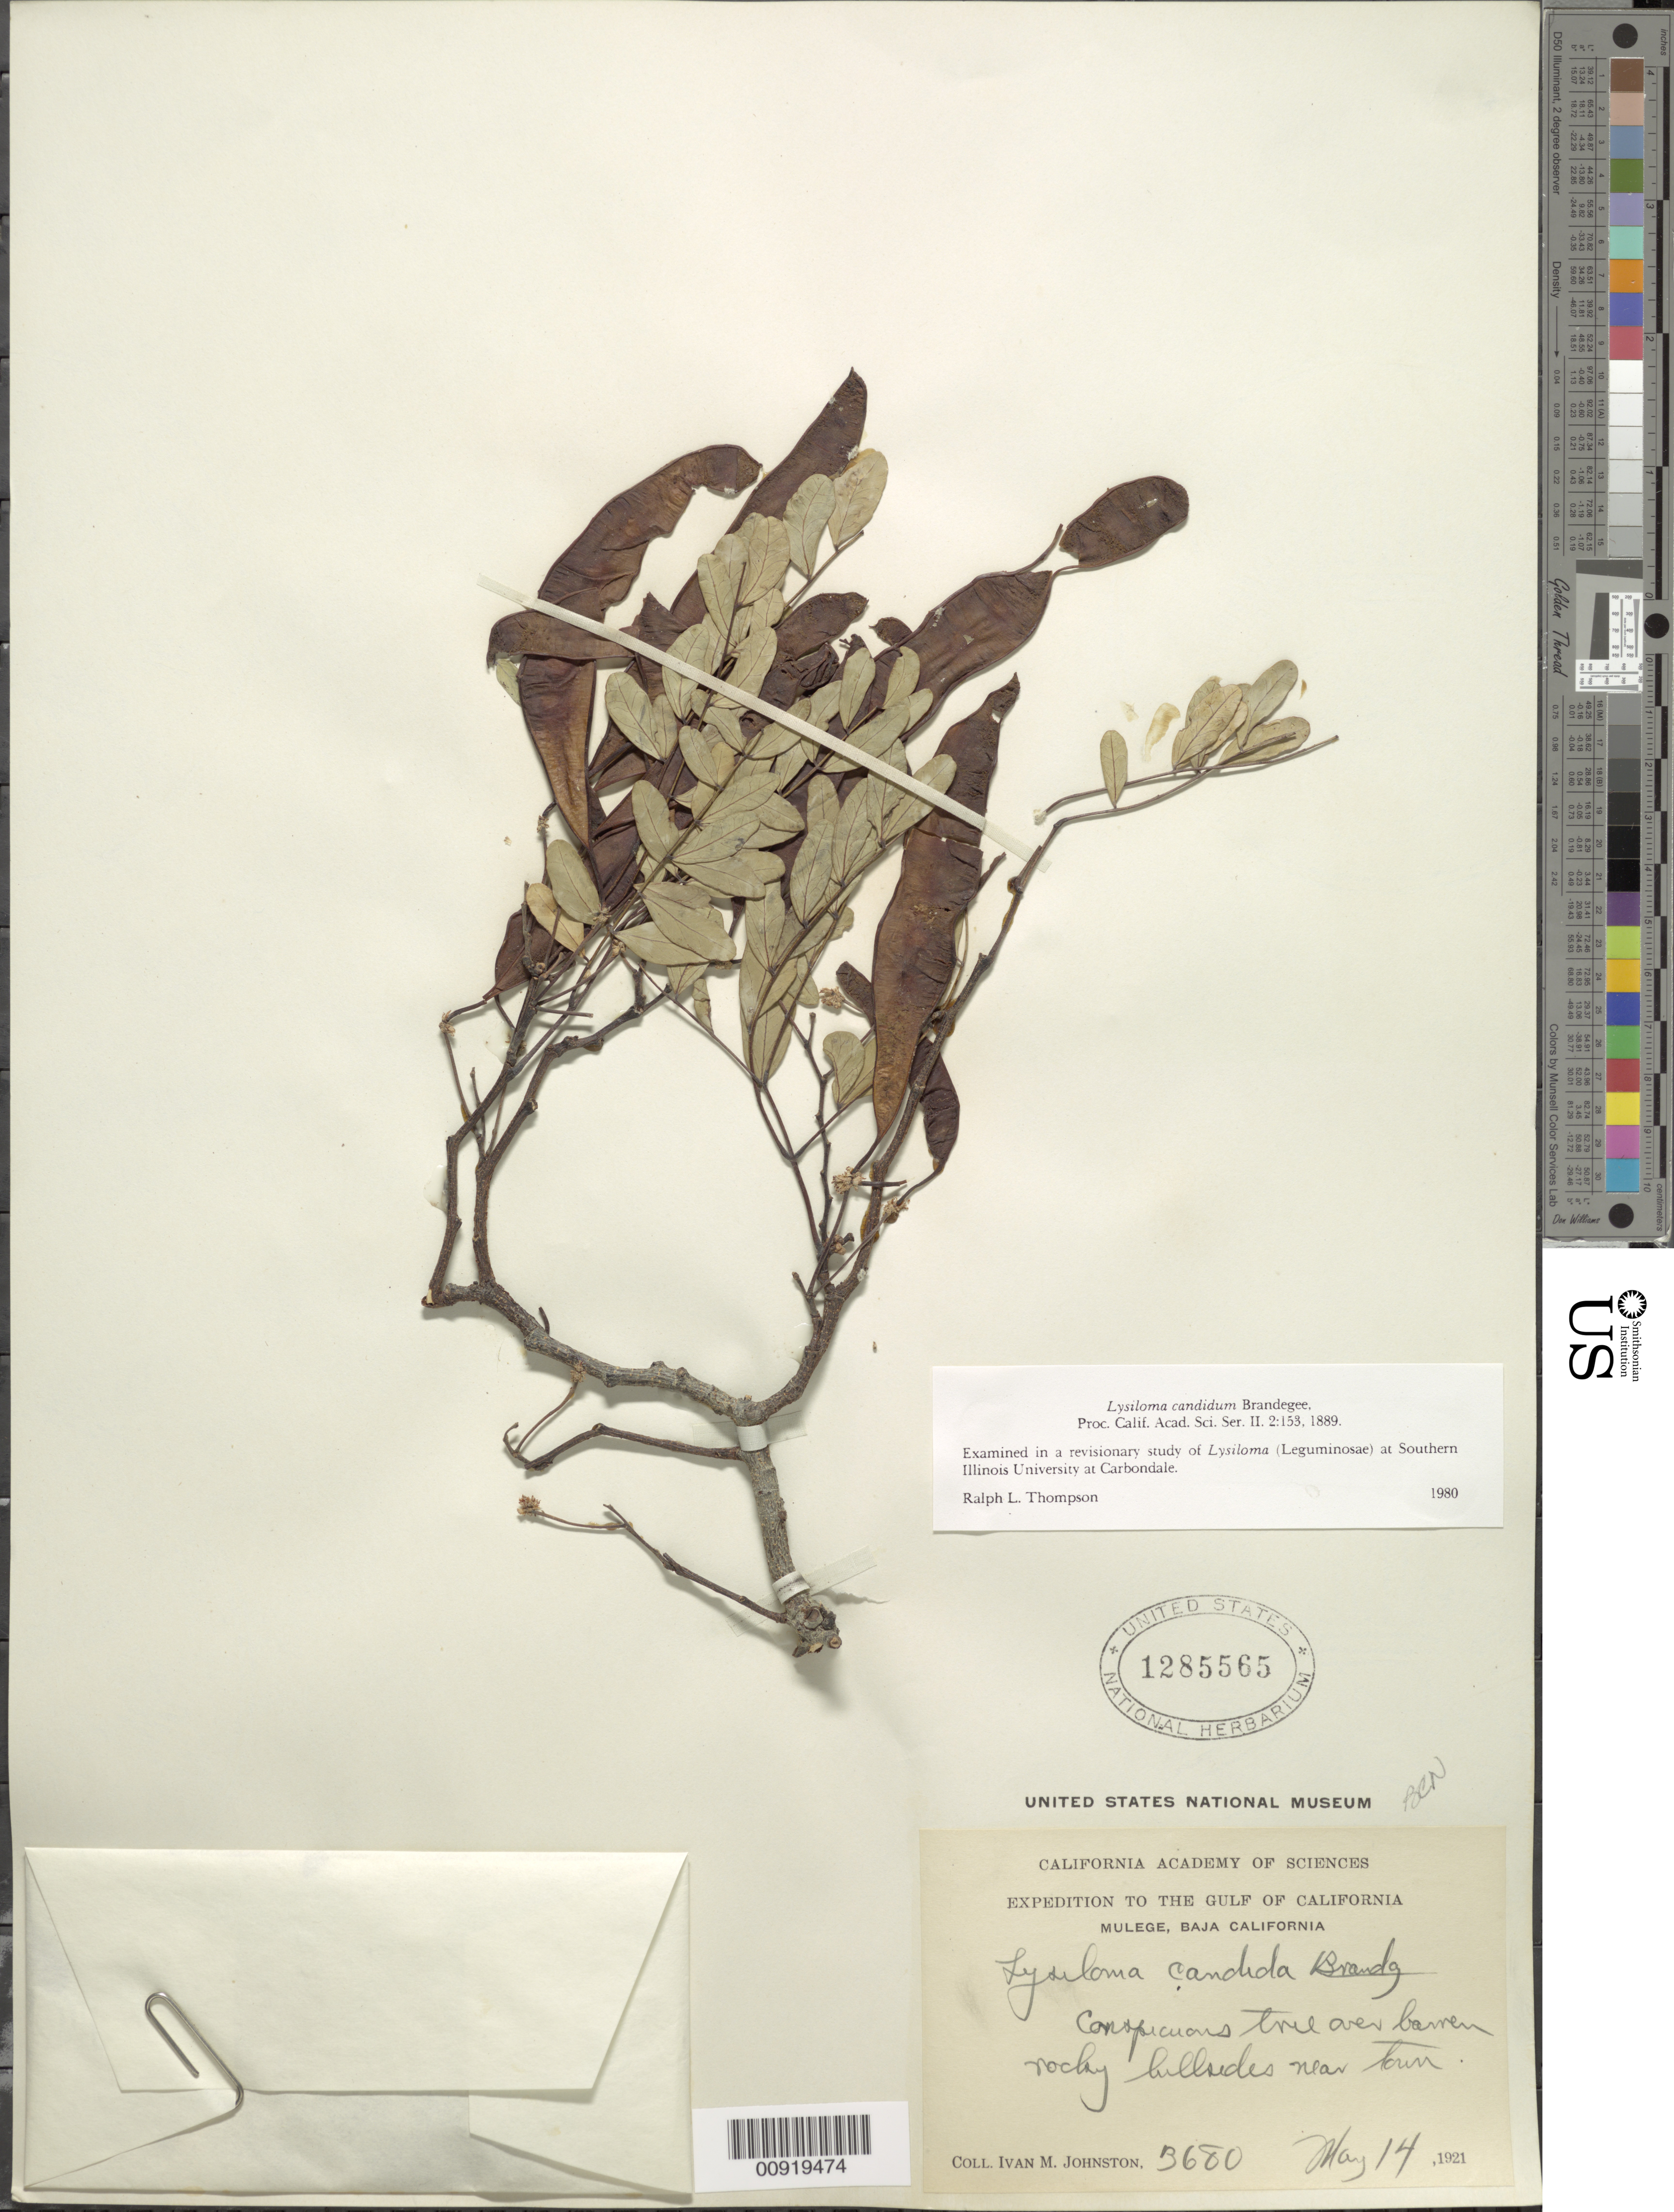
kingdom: Plantae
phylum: Tracheophyta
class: Magnoliopsida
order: Fabales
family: Fabaceae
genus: Lysiloma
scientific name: Lysiloma candidum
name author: Brandegee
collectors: I.M. Johnston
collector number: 3680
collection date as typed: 14 May 1921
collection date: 1921-05-14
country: Mexico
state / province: Baja California Norte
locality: Mulege, Baja California. Near town.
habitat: Over barren rocky hillsides.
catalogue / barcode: US 1285565